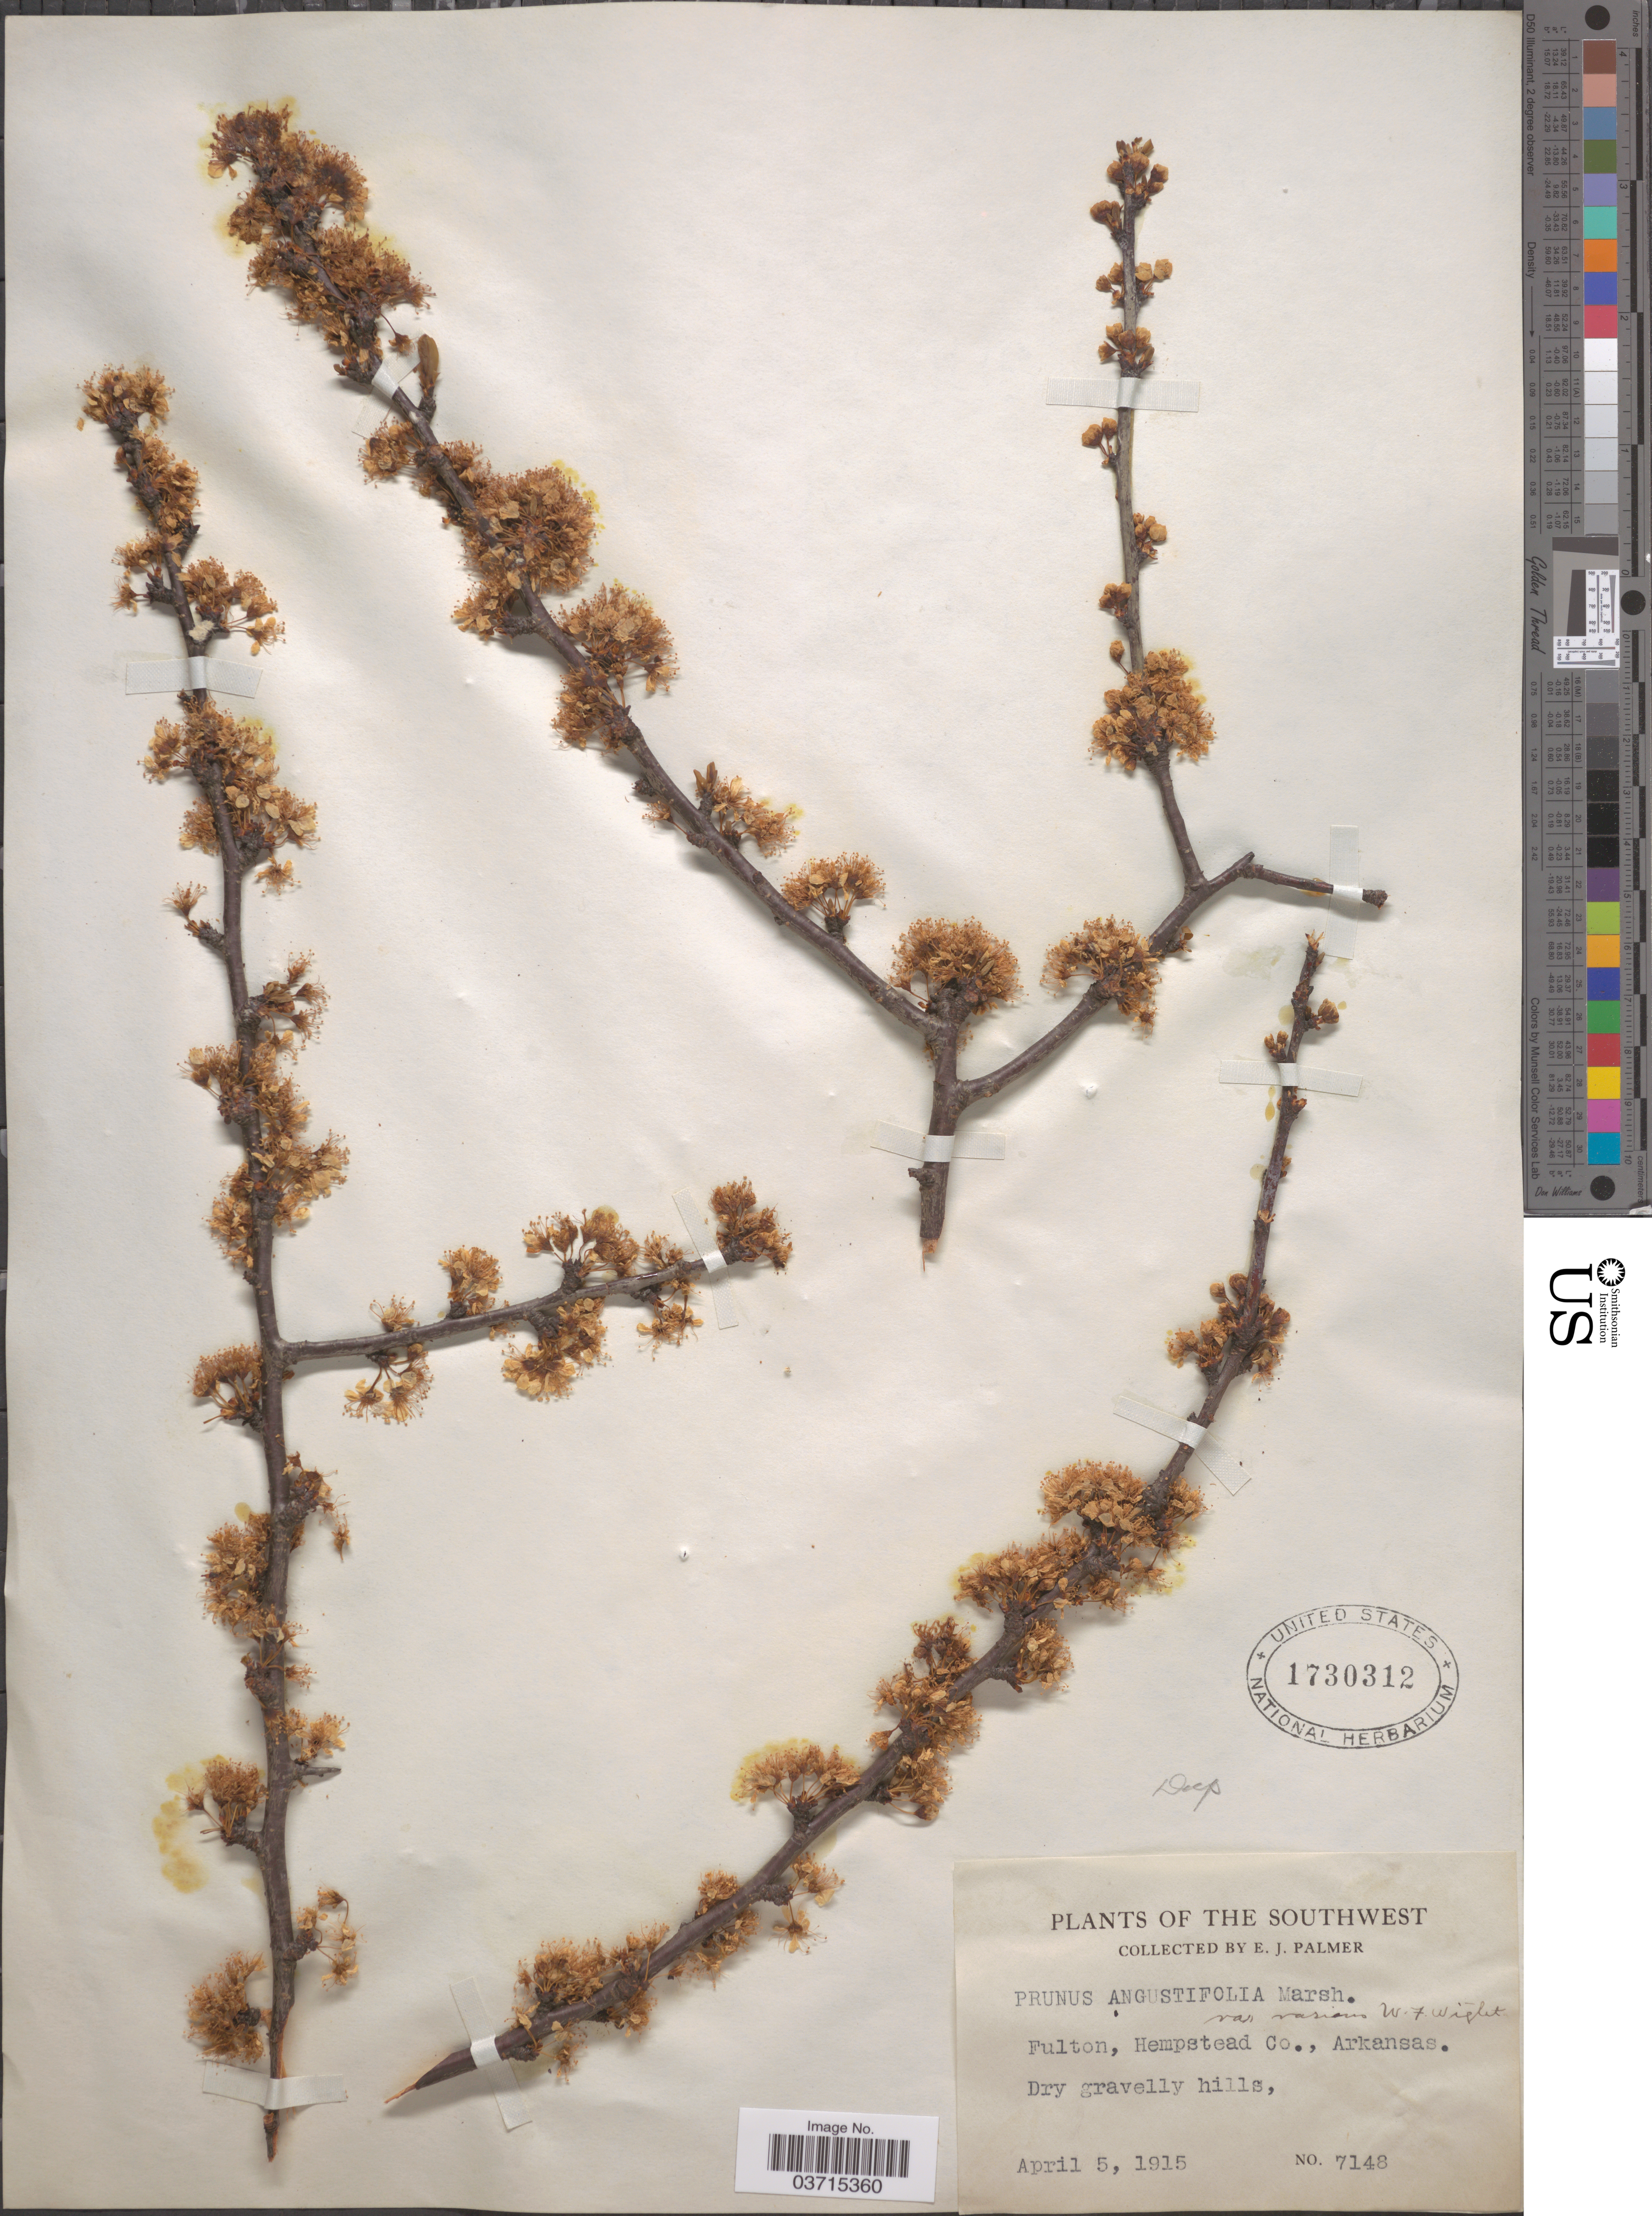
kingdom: Plantae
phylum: Tracheophyta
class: Magnoliopsida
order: Rosales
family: Rosaceae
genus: Prunus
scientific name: Prunus angustifolia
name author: Marshall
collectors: E. J. Palmer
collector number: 7148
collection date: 1915-04-05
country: United States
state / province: Arkansas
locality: The Southwest. Fulton, Hempstead Co.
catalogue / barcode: US 1730312